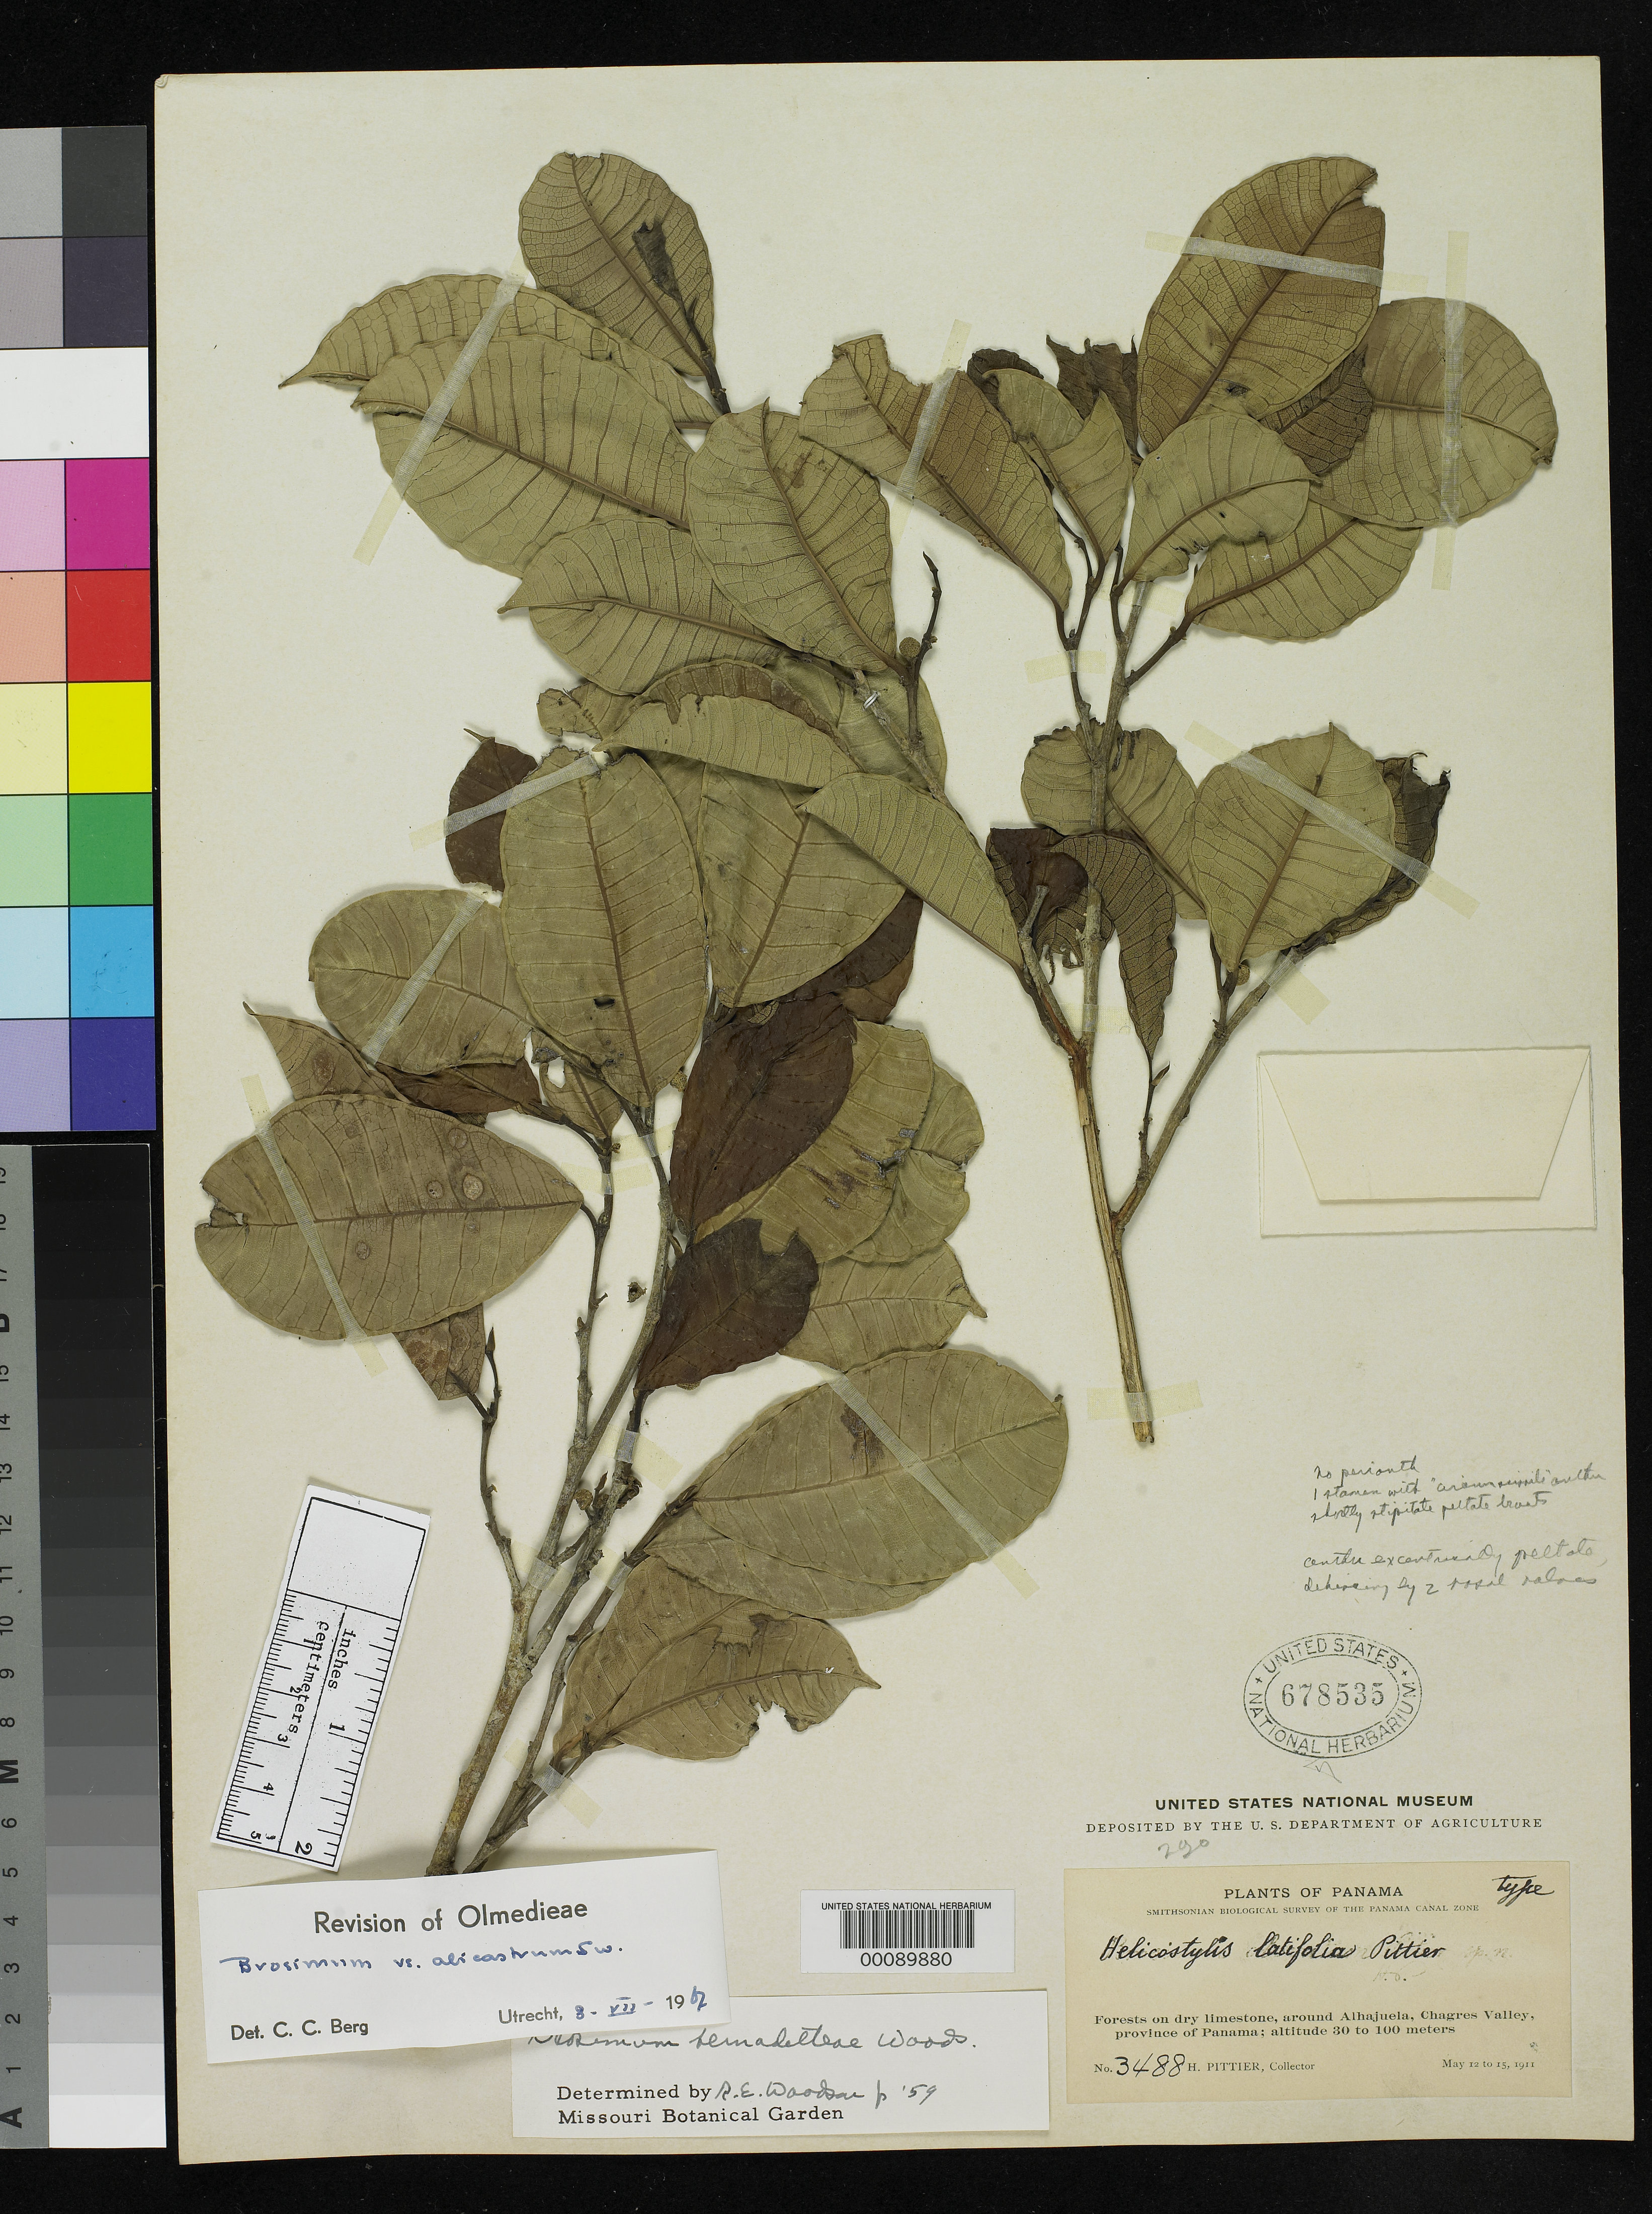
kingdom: Plantae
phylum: Tracheophyta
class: Magnoliopsida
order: Rosales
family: Moraceae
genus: Helicostylis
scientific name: Helicostylis latifolia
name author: Pittier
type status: Holotype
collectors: H. F. Pittier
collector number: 3488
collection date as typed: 12 May 1911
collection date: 1911-05-12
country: Panama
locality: Alhajuela, Chagres Valley.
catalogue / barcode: US 678535